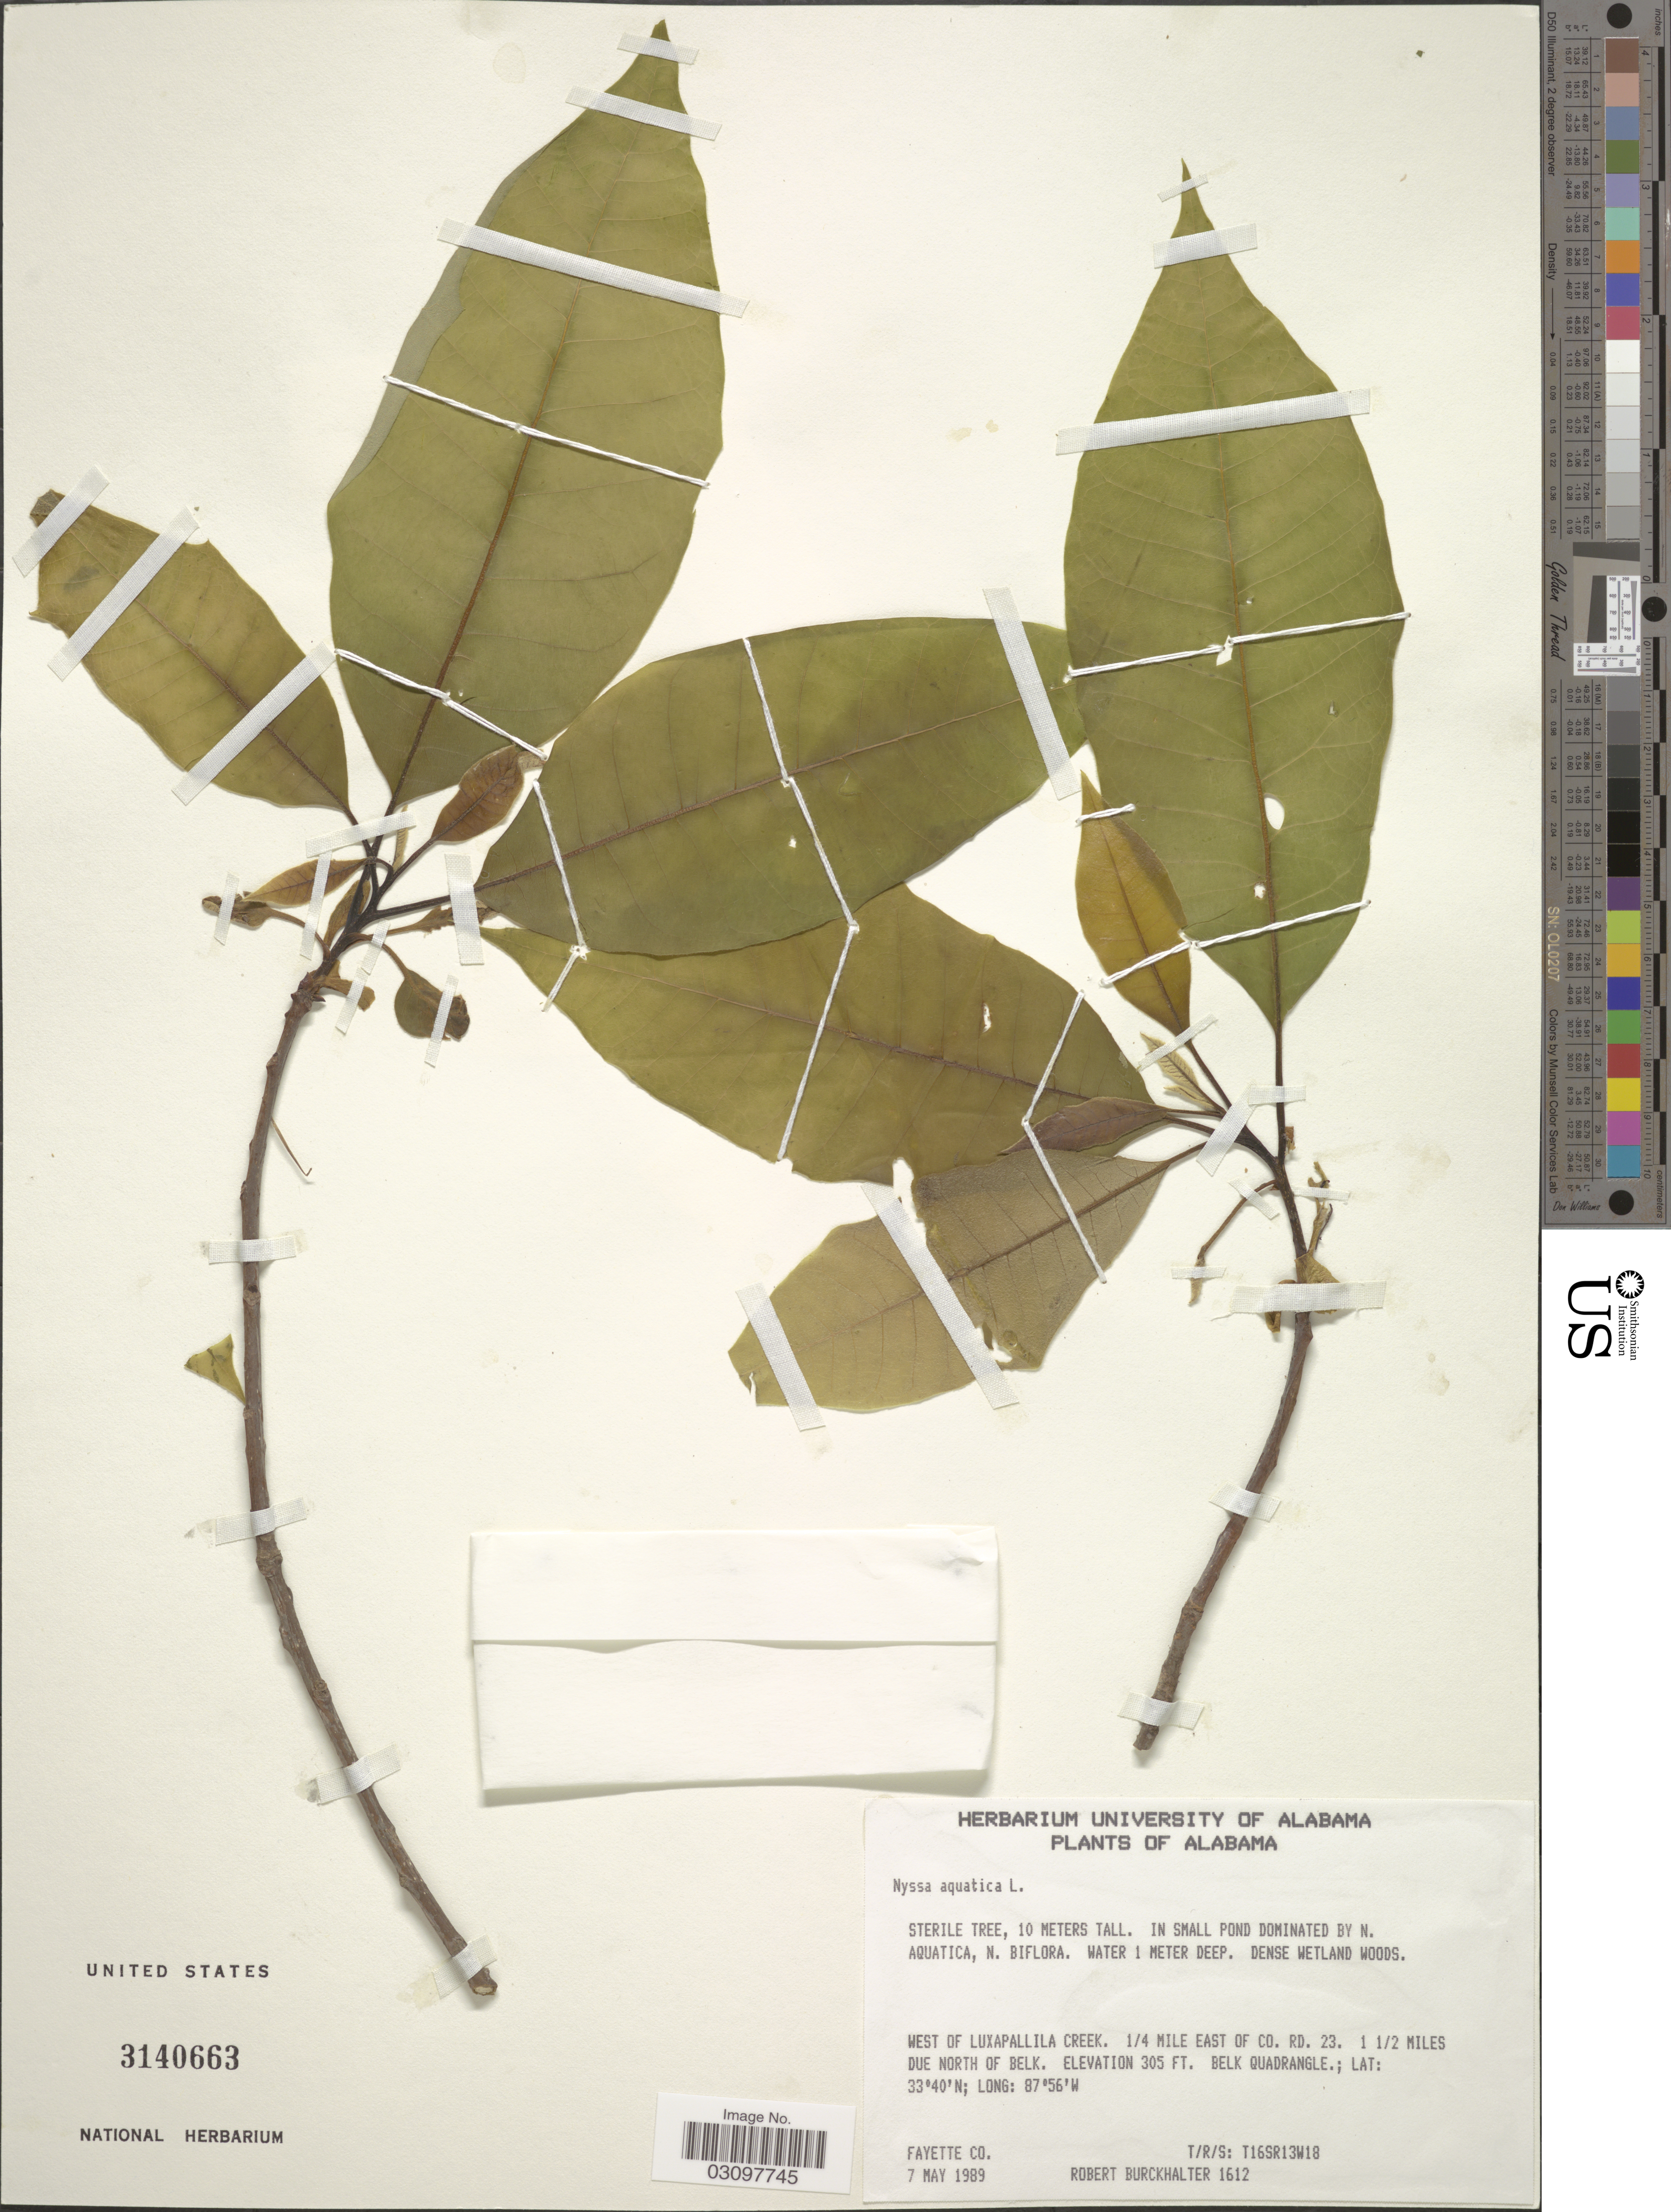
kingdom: Plantae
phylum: Tracheophyta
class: Magnoliopsida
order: Cornales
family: Nyssaceae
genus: Nyssa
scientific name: Nyssa aquatica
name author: L.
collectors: R. Burckhalter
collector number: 1612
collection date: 1989-05-07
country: United States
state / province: Alabama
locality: West of Luxapallila Creek. ¼ mile east of co. rd. 23. 1 ½ miles due North of Belk. Belk Quadrangle. Fayette Co. T/R/S: T16SR13W18.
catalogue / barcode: US 3140663